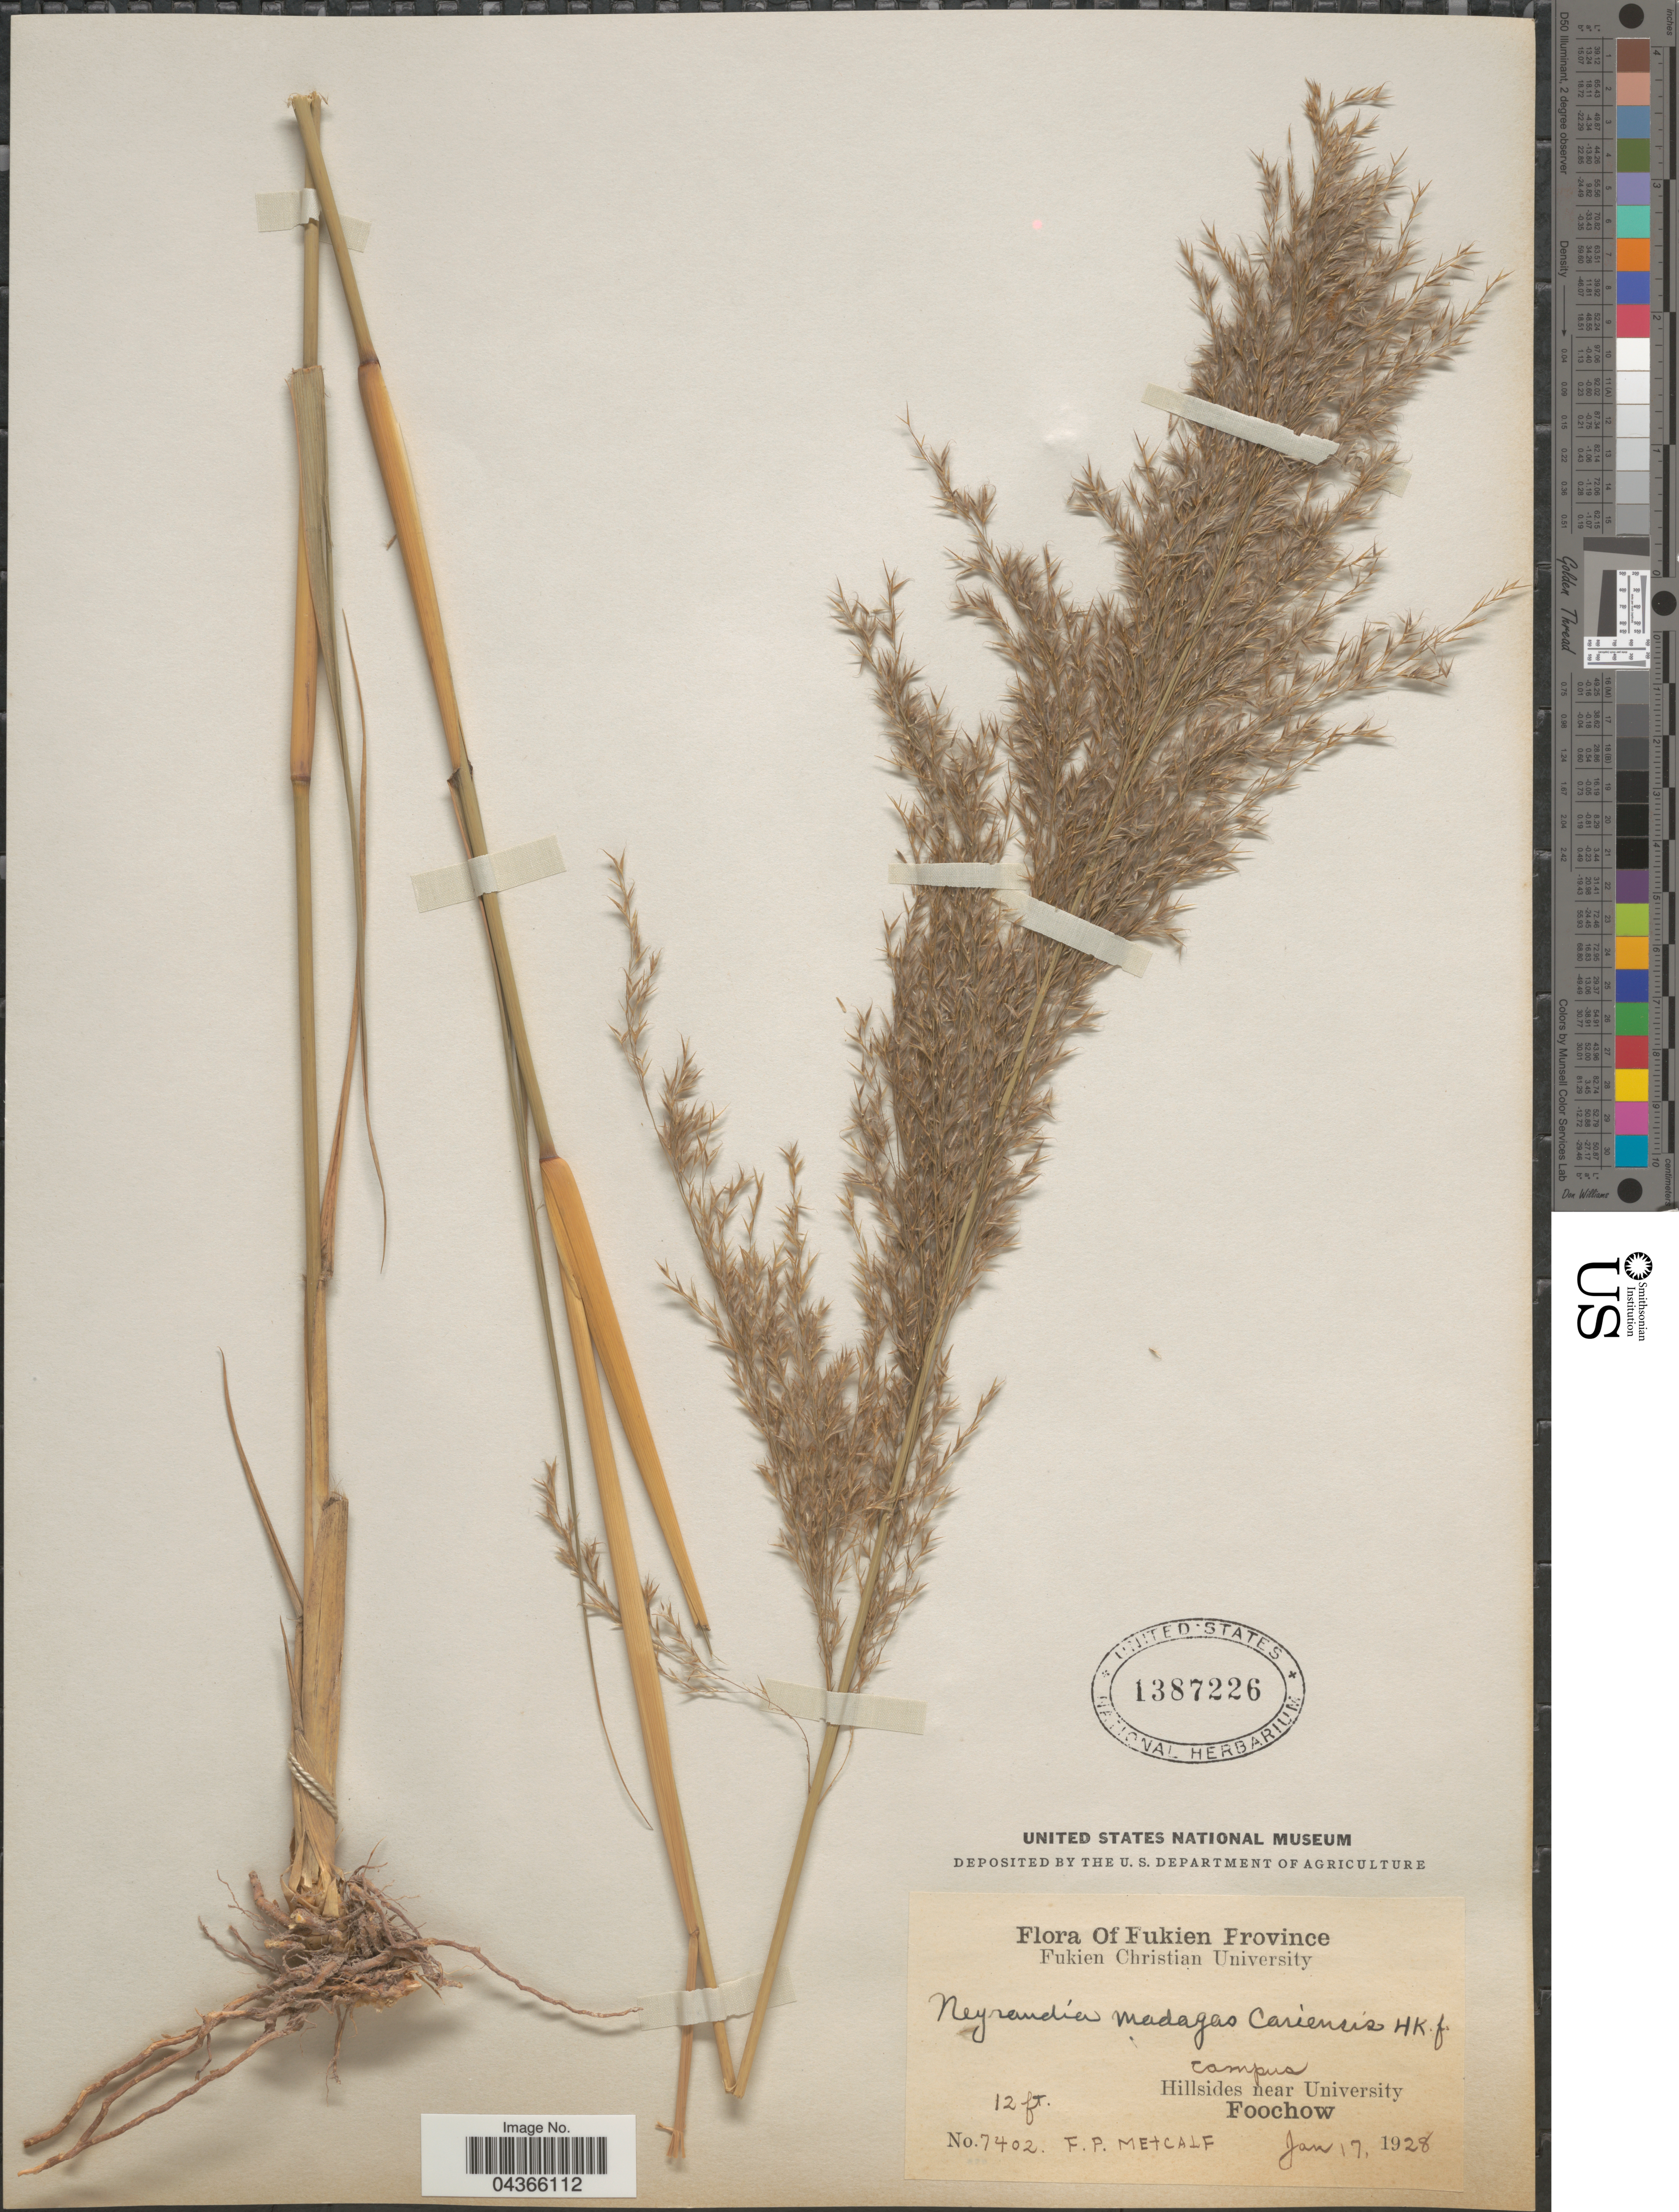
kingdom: Plantae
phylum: Tracheophyta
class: Liliopsida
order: Poales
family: Poaceae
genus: Neyraudia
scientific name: Neyraudia arundinacea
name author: (L.) Henr.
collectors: F. Metcalf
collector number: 7402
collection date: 1928-01-17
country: China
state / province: Fujian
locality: Fukien Province. Campus. Hillsides near University. Foochow.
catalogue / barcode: US 1387226